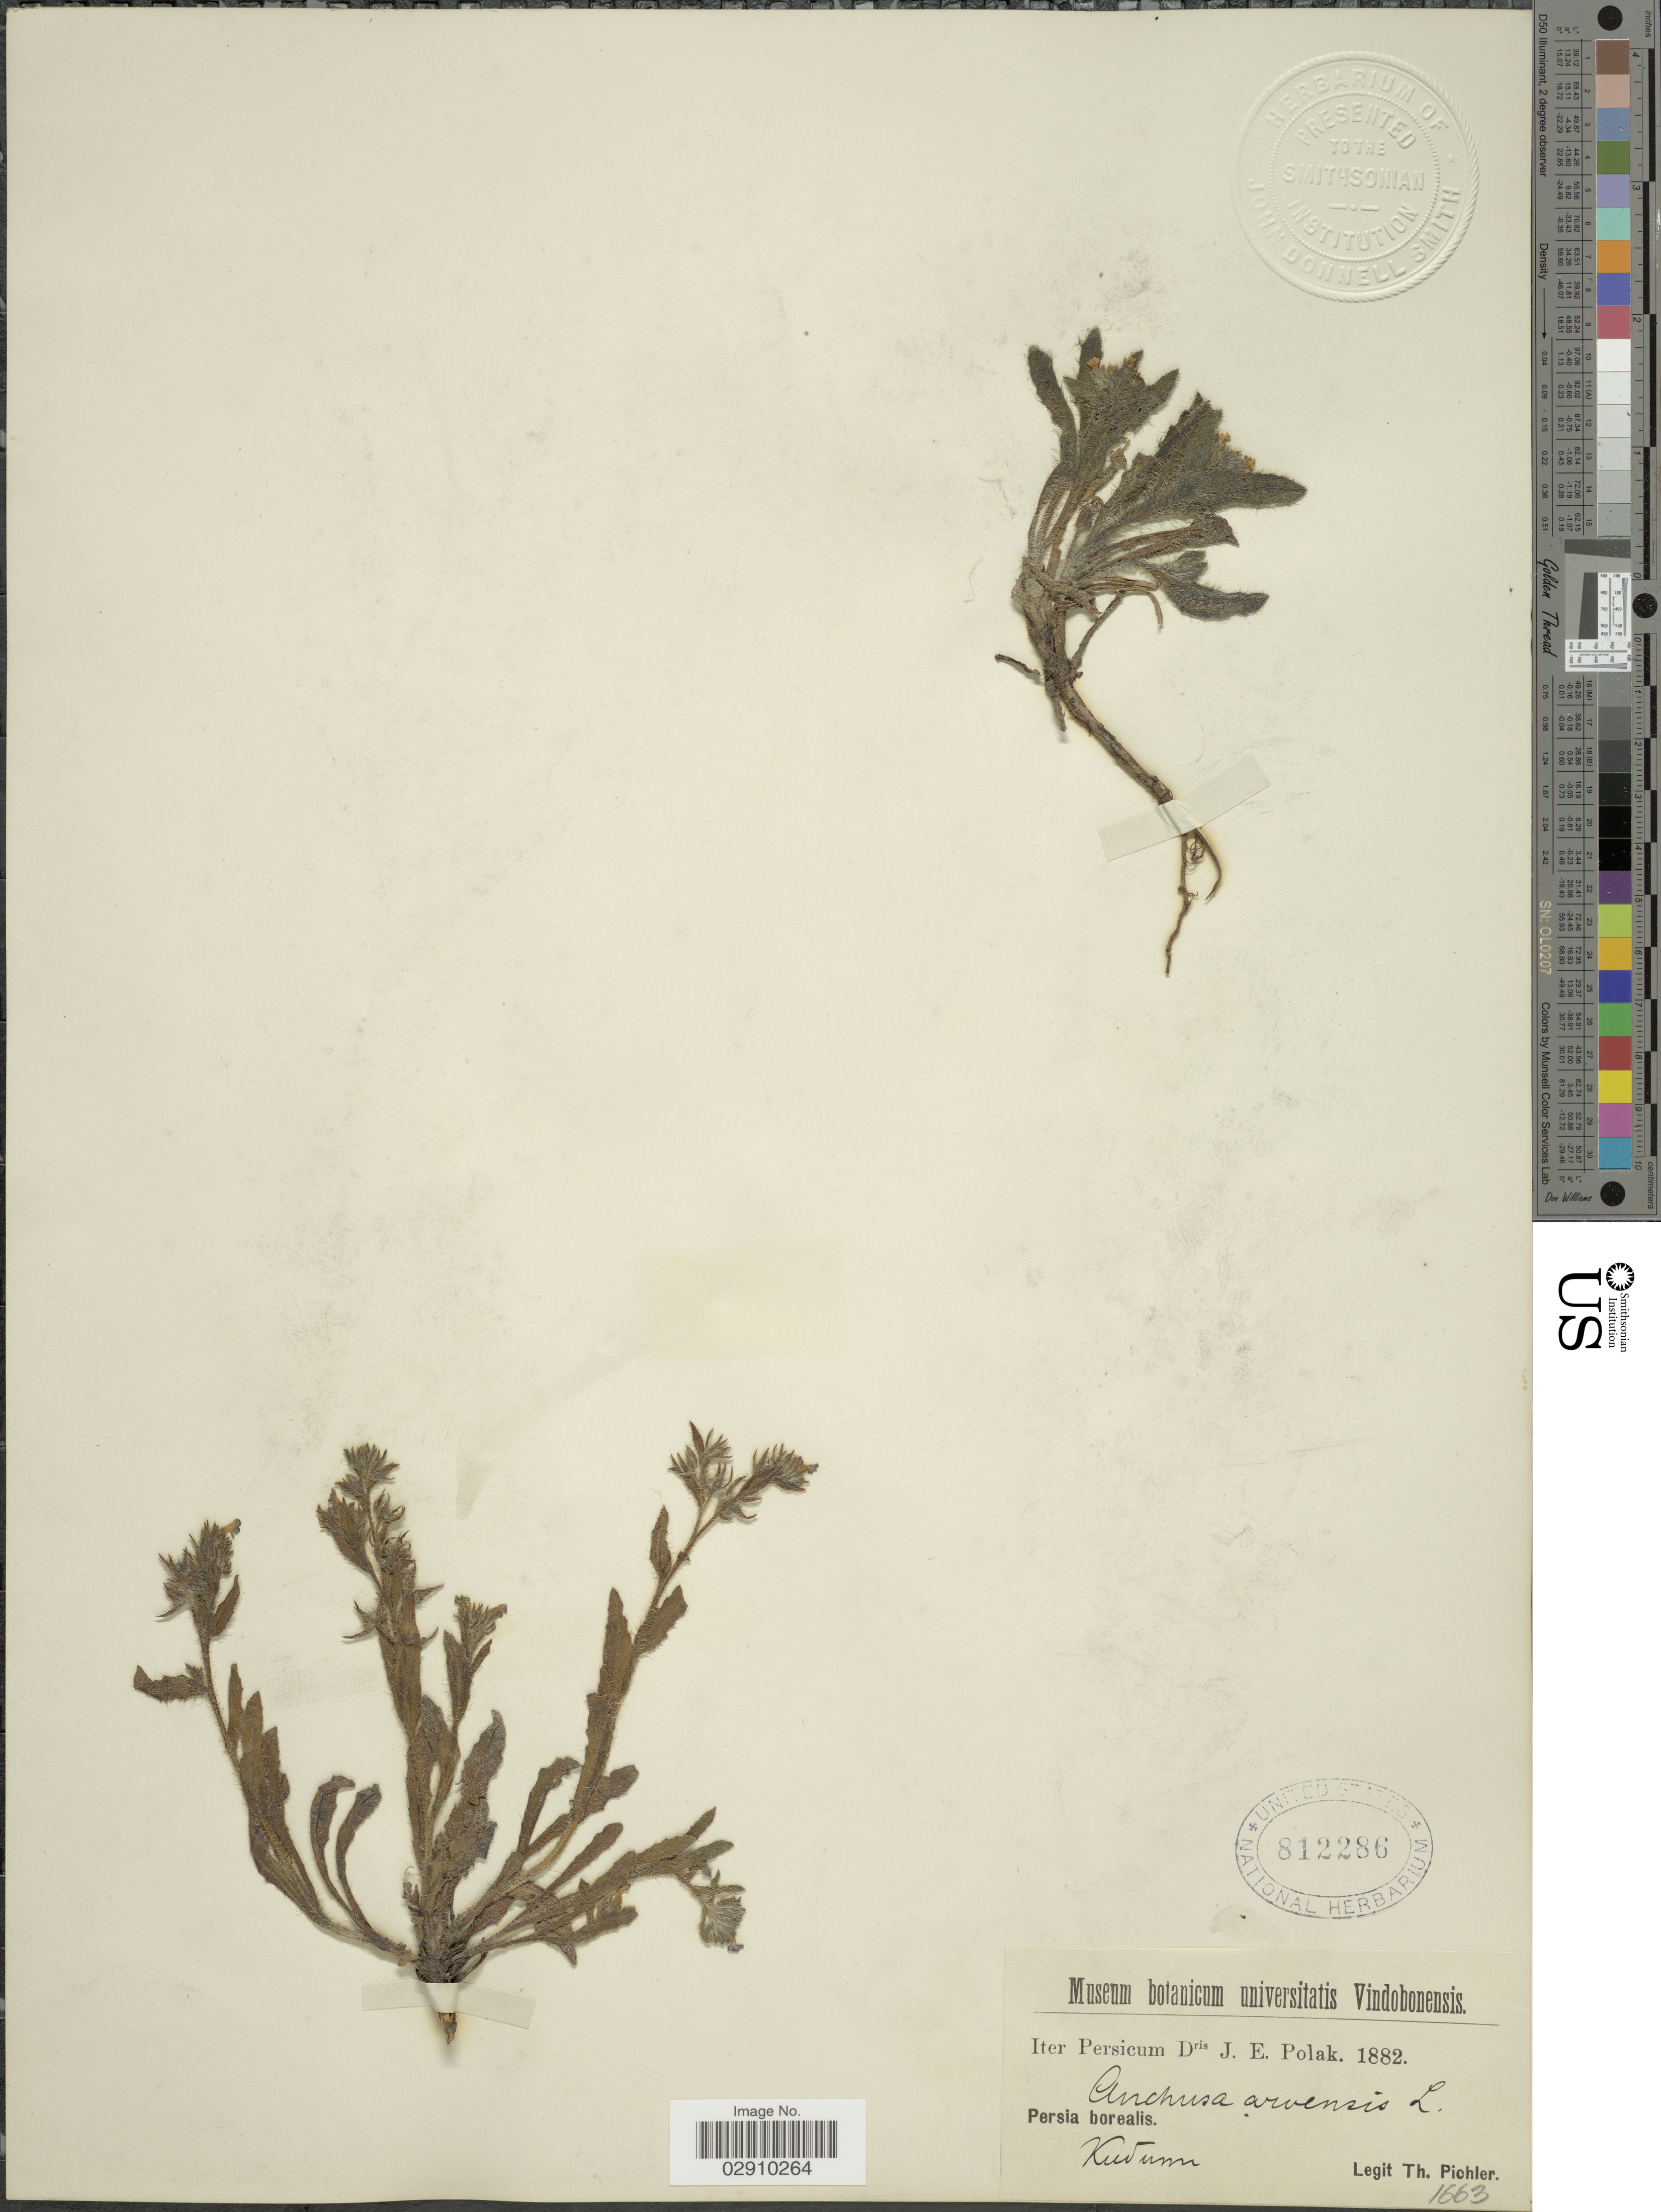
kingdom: Plantae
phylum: Tracheophyta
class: Magnoliopsida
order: Boraginales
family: Boraginaceae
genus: Anchusa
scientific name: Anchusa arvensis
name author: (L.) M. Bieb.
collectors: T. Pichler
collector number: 1663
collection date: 1882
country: Iran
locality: Persia borealis. Kudum [interpreted].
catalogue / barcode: US 812286